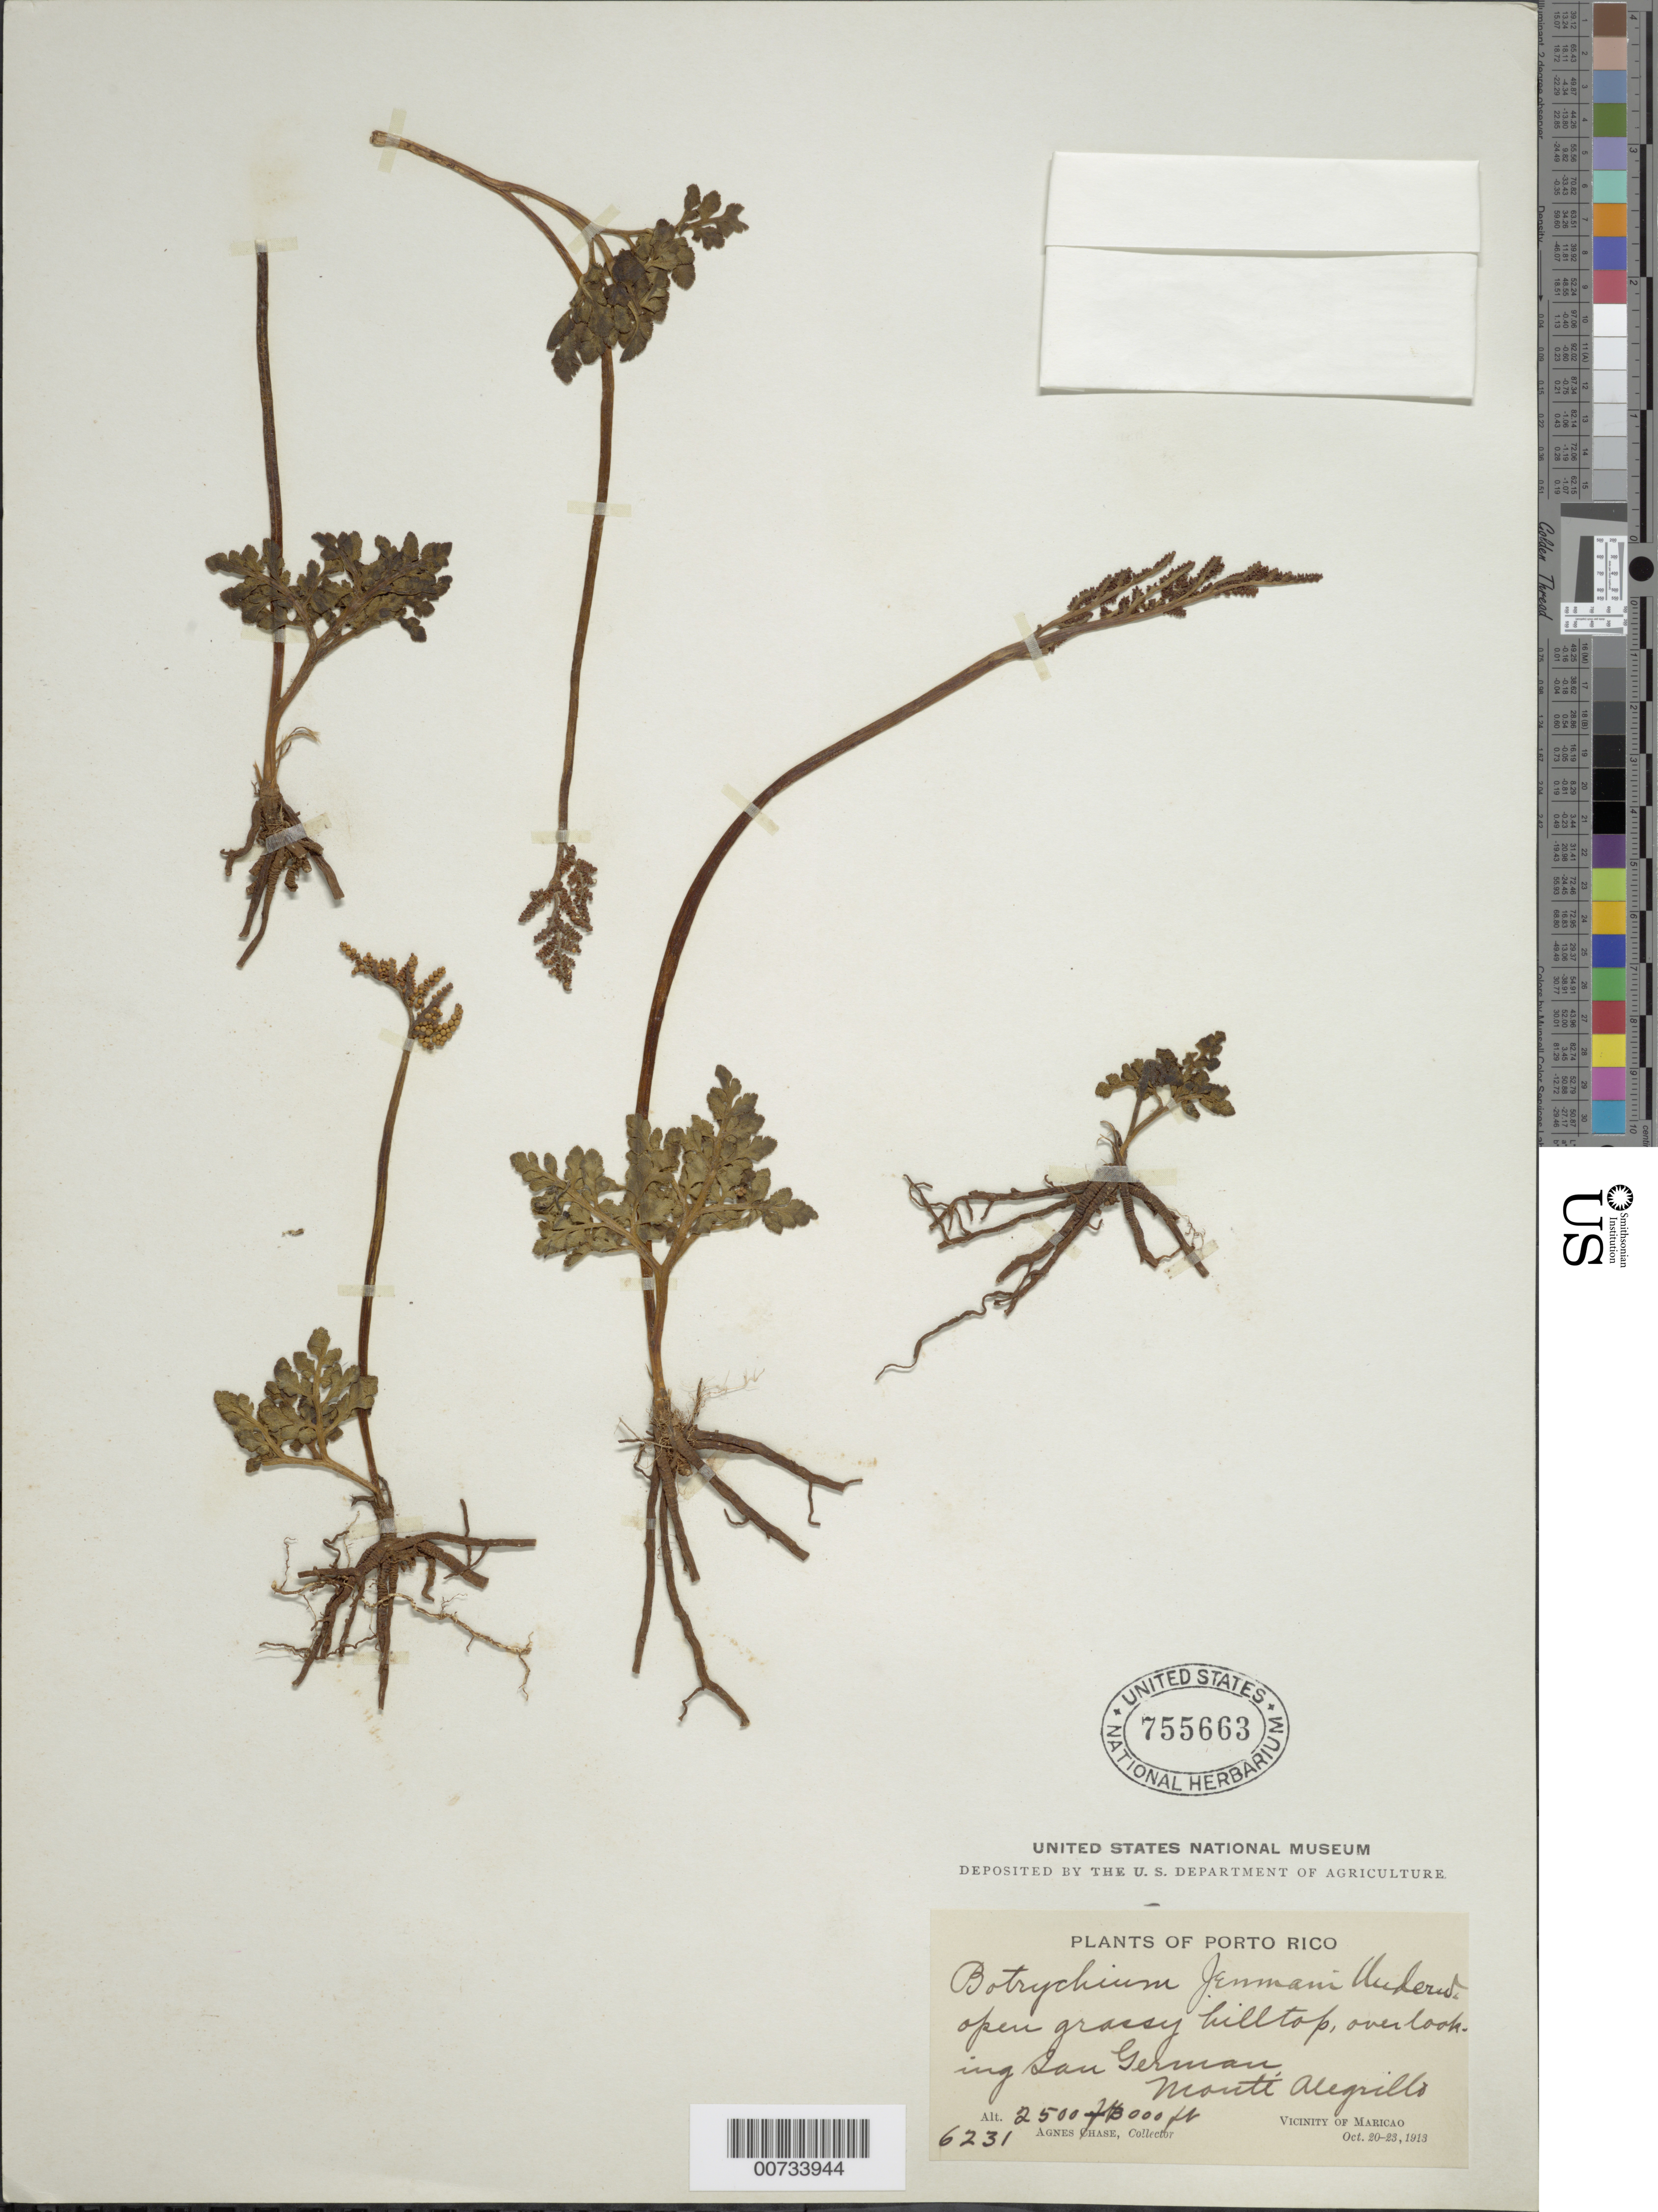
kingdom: Plantae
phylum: Tracheophyta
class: Polypodiopsida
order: Ophioglossales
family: Ophioglossaceae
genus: Botrychium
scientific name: Botrychium jenmanii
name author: Underw.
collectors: A. Chase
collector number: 6231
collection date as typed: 20 Oct 1913 to 23 Oct 1913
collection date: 1913-10-20/1913-10-23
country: Puerto Rico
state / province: Maricao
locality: Monte Alegrillo, overlooking San German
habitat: Open grassy hilltop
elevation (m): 762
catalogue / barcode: US 755663